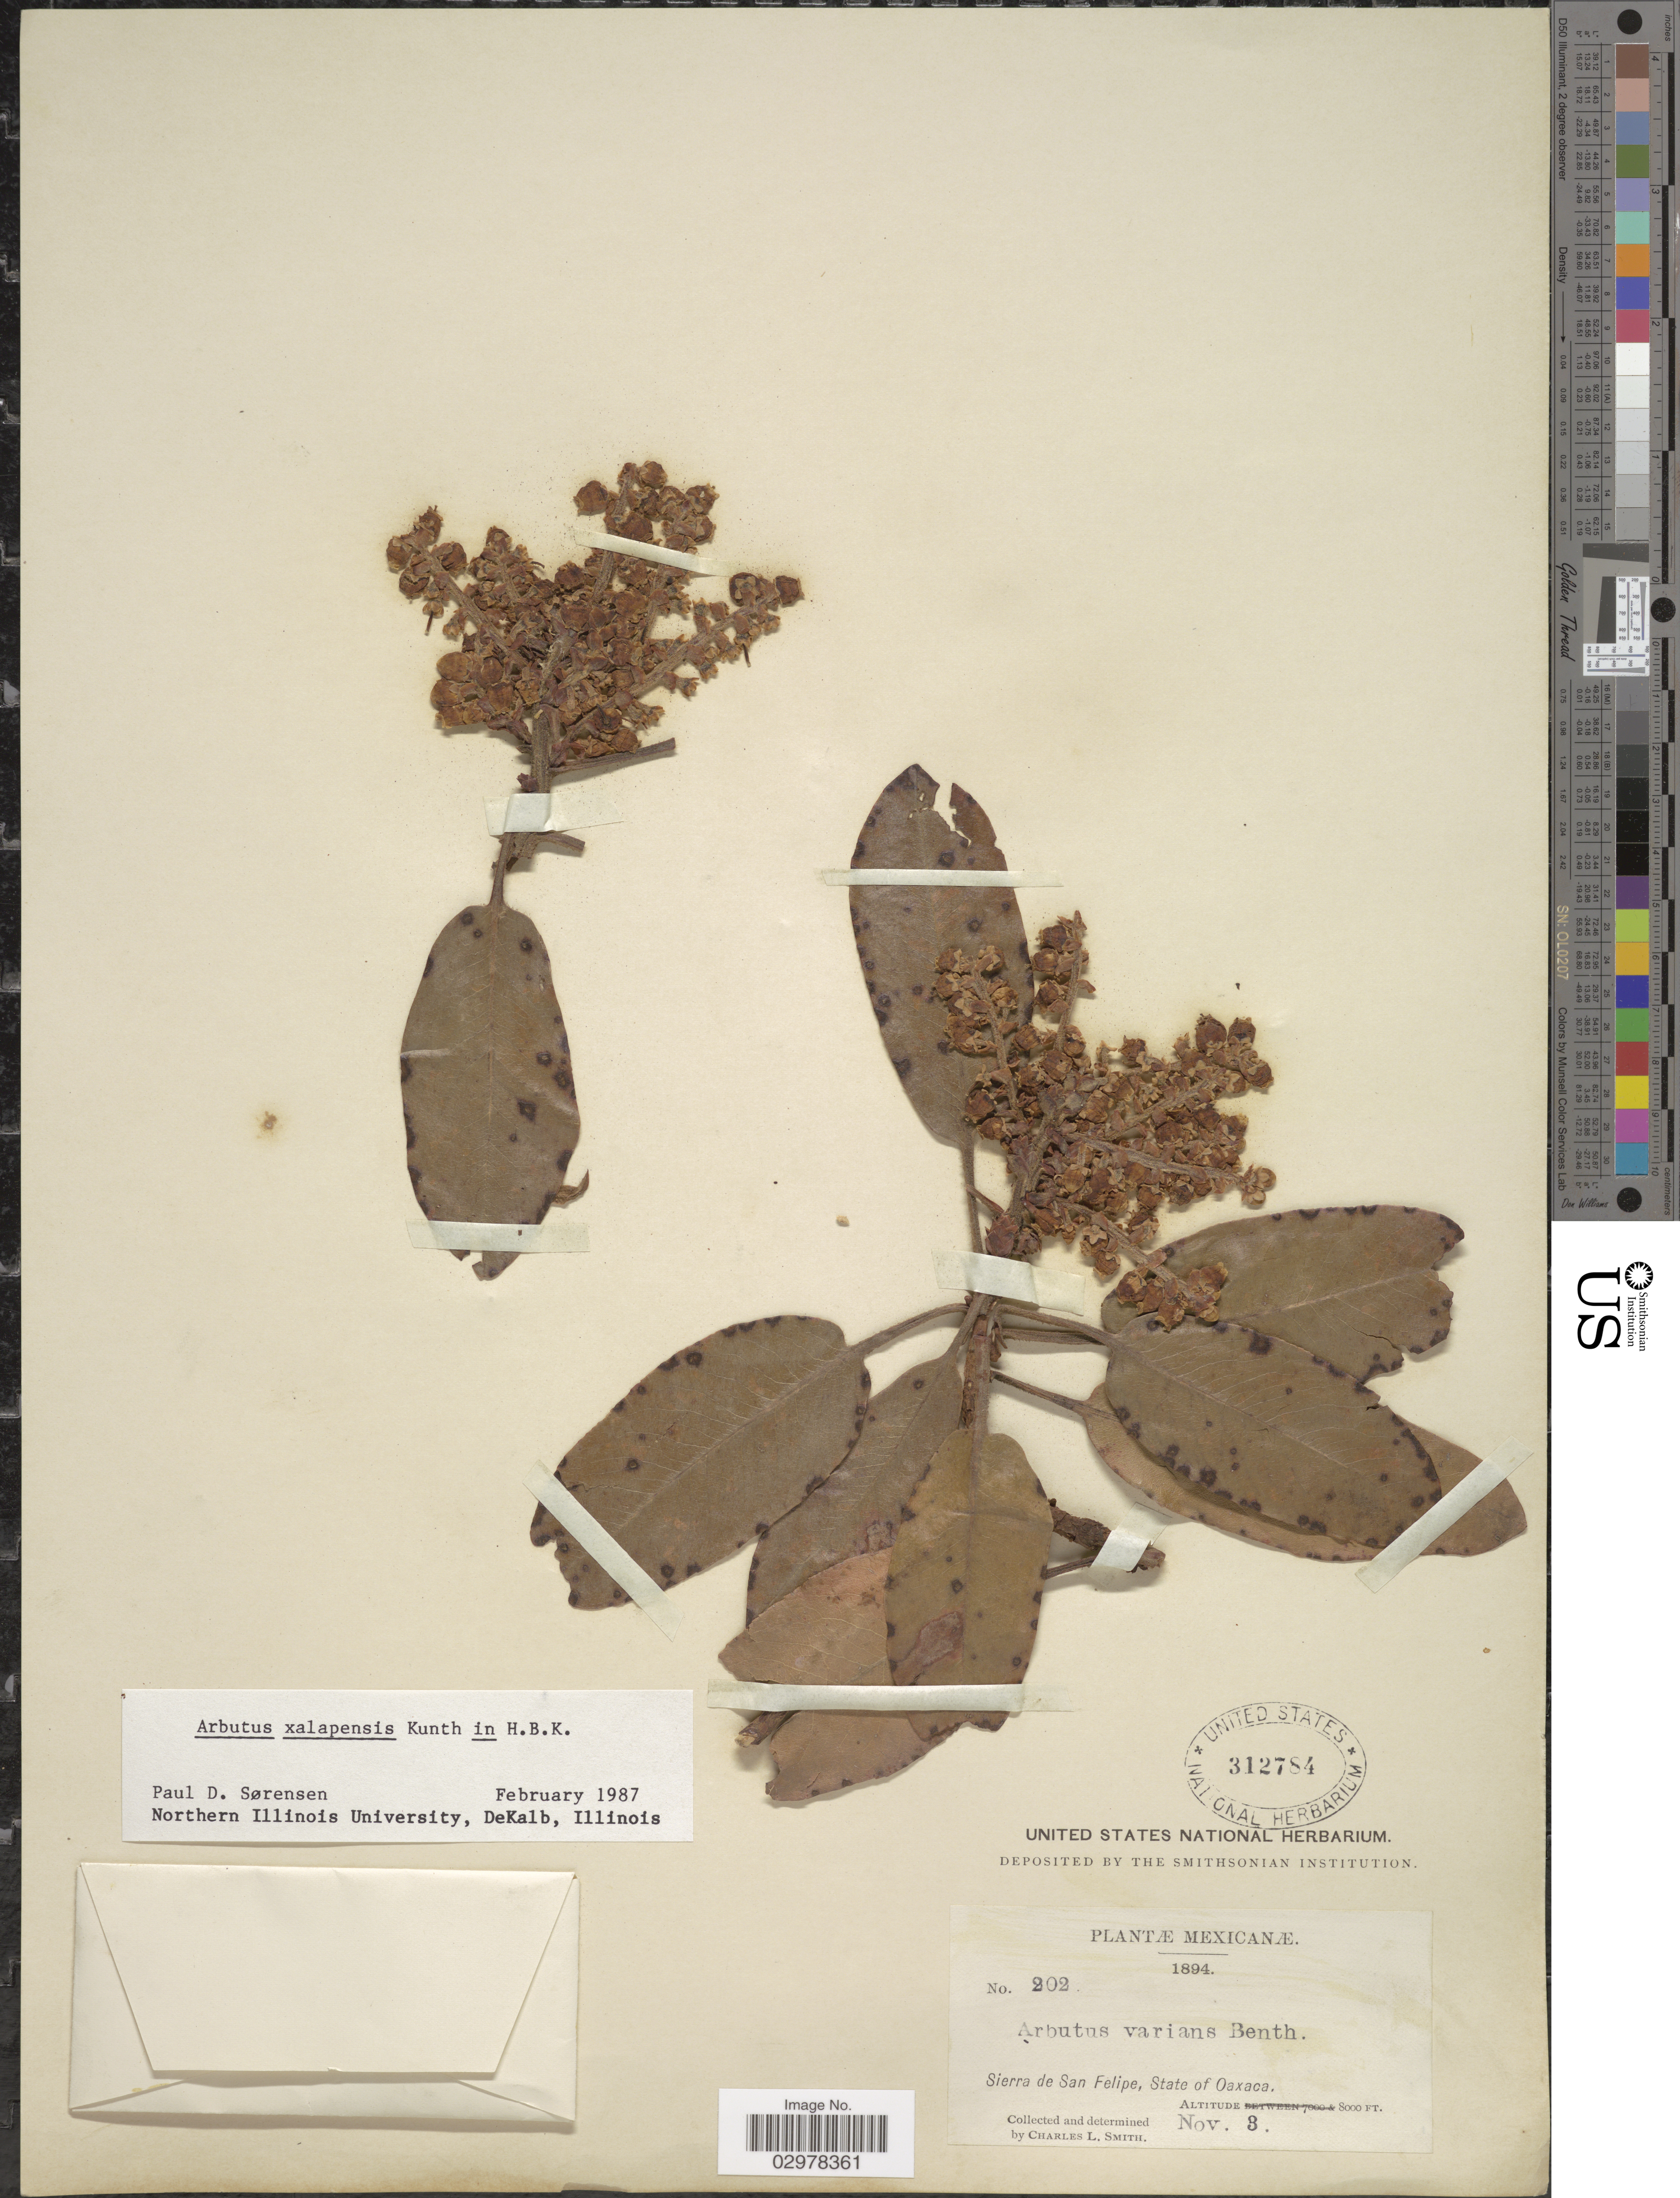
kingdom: Plantae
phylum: Tracheophyta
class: Magnoliopsida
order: Ericales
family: Ericaceae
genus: Arbutus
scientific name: Arbutus xalapensis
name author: Kunth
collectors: C. L. Smith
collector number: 202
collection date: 1894-11-03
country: Mexico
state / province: Oaxaca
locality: Sierra de San Felipe.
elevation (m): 2438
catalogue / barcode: US 312784